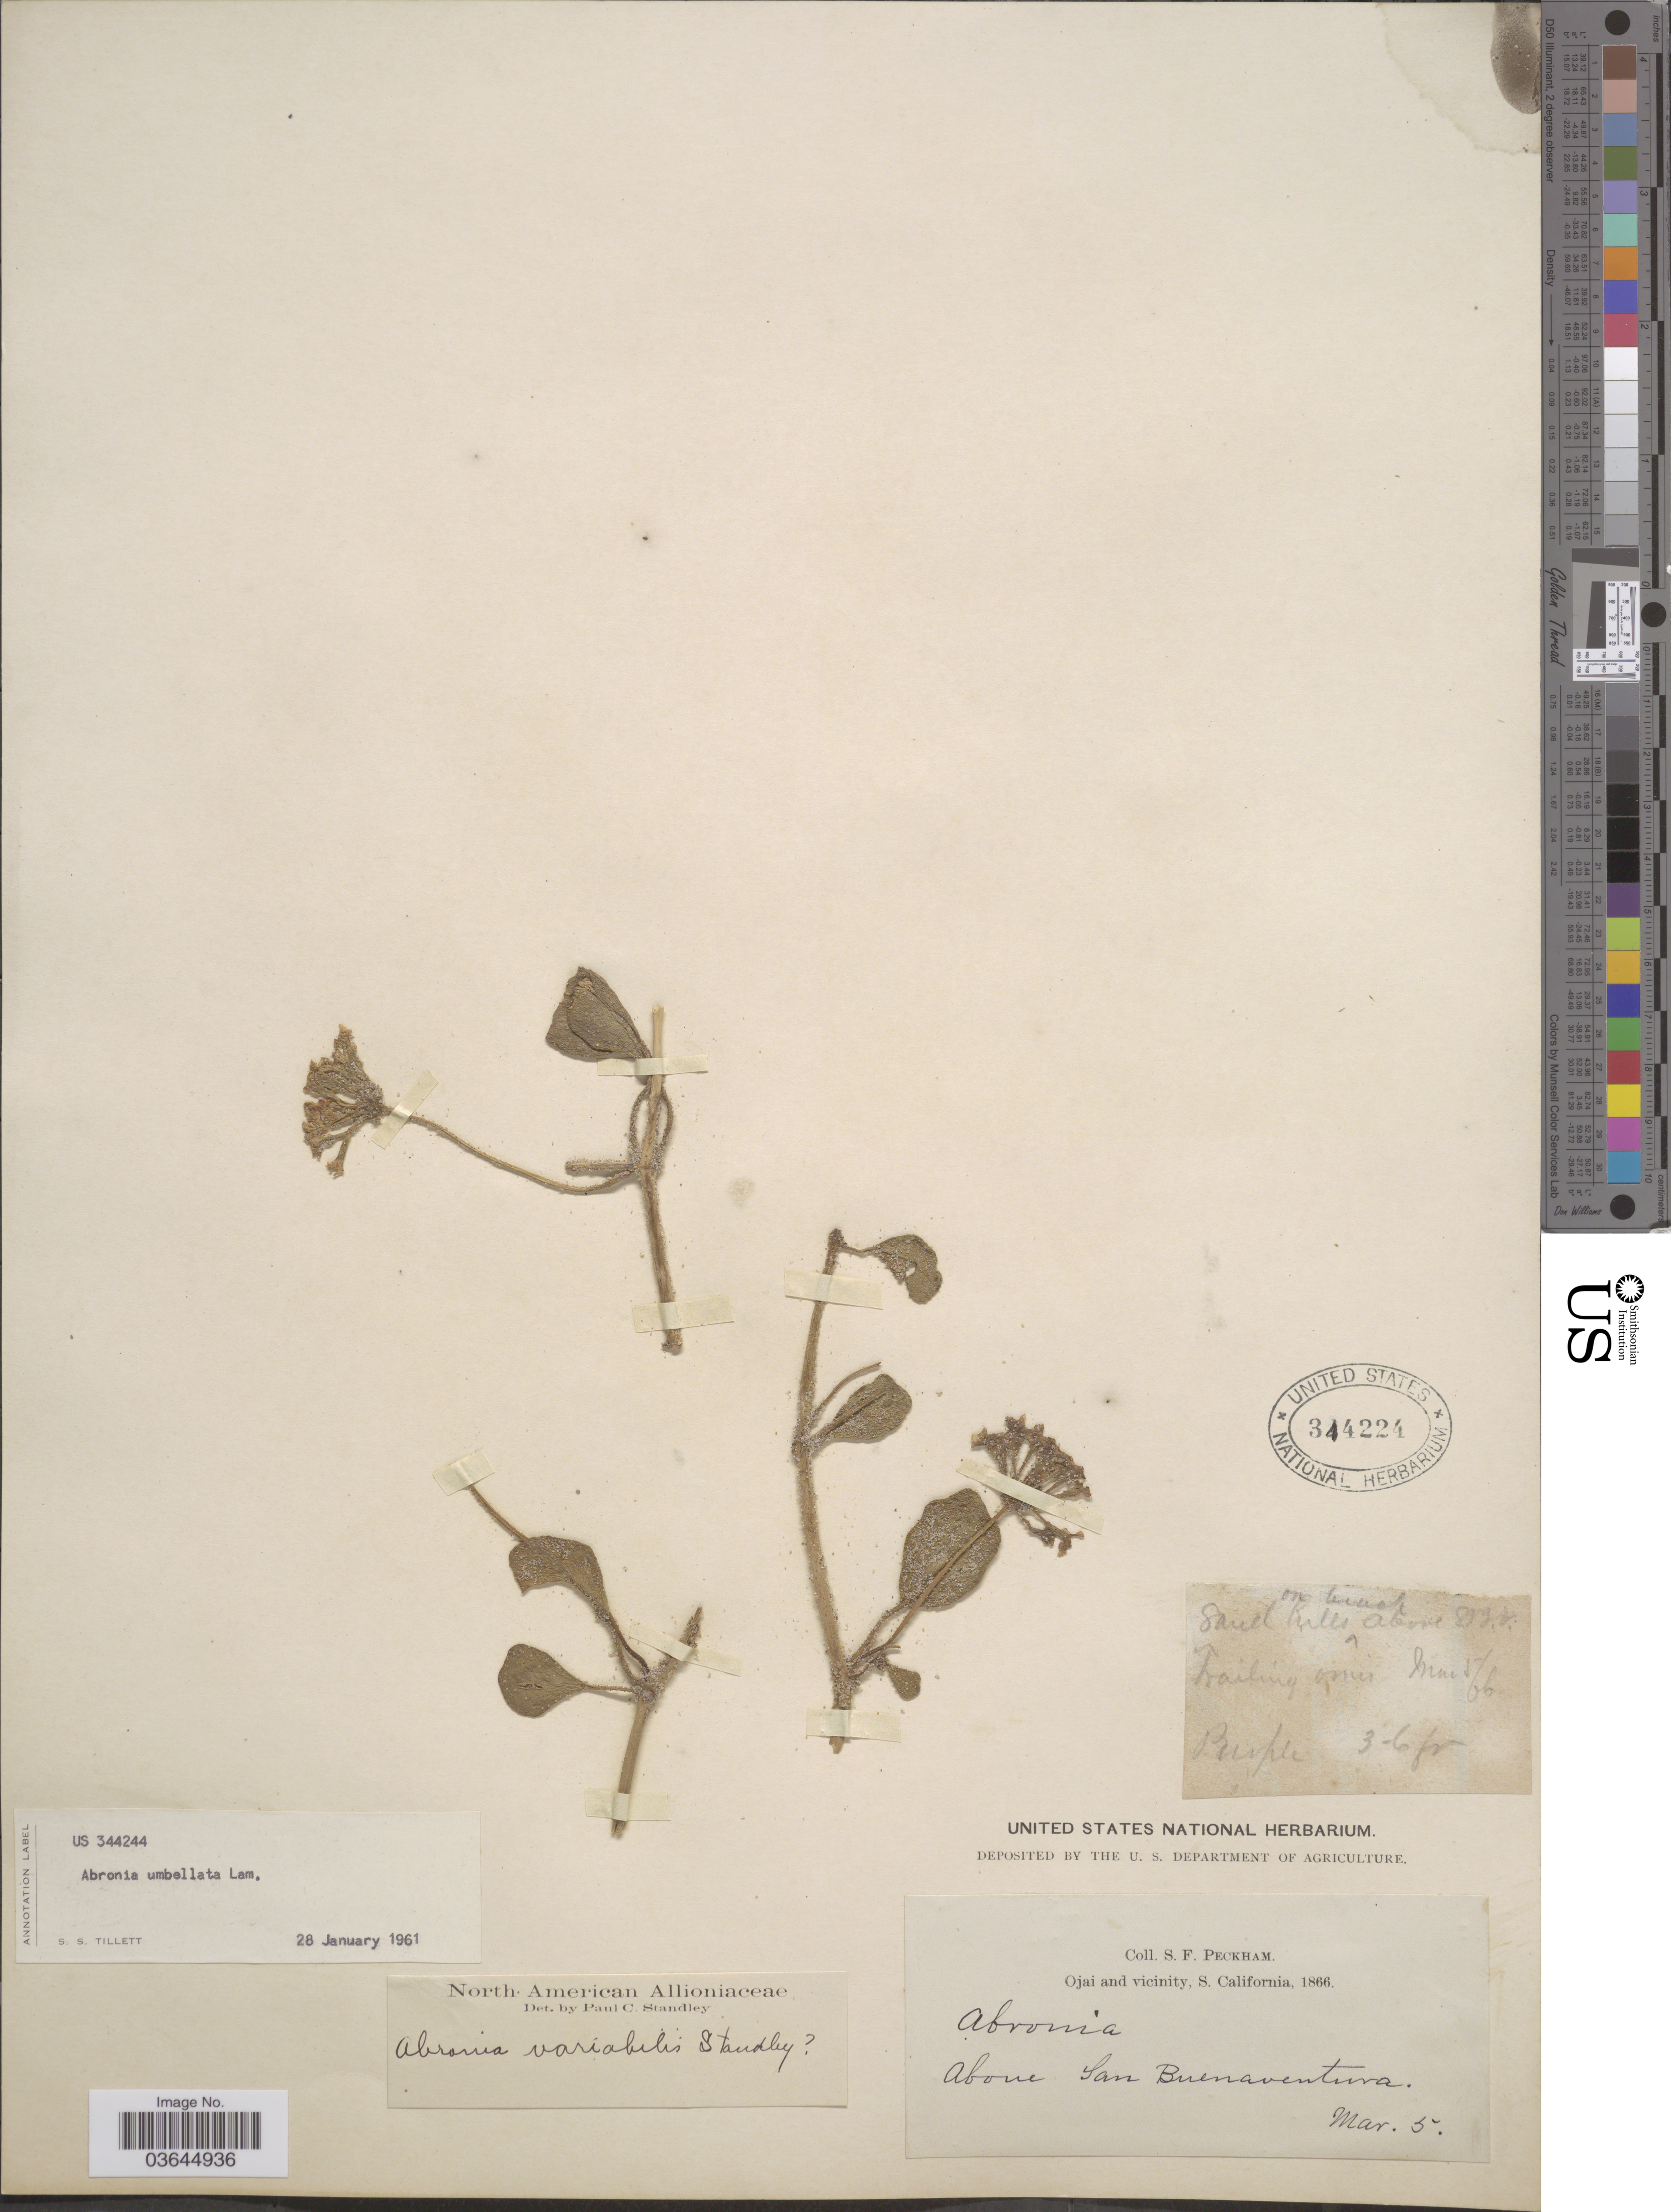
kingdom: Plantae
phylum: Tracheophyta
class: Magnoliopsida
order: Caryophyllales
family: Nyctaginaceae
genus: Abronia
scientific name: Abronia umbellata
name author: Lam.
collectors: S. Peckham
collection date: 1866-03-05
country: United States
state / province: California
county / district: Ventura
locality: Ojai and vicinity, S. California. Above San Buenaventura.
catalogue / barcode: US 344224